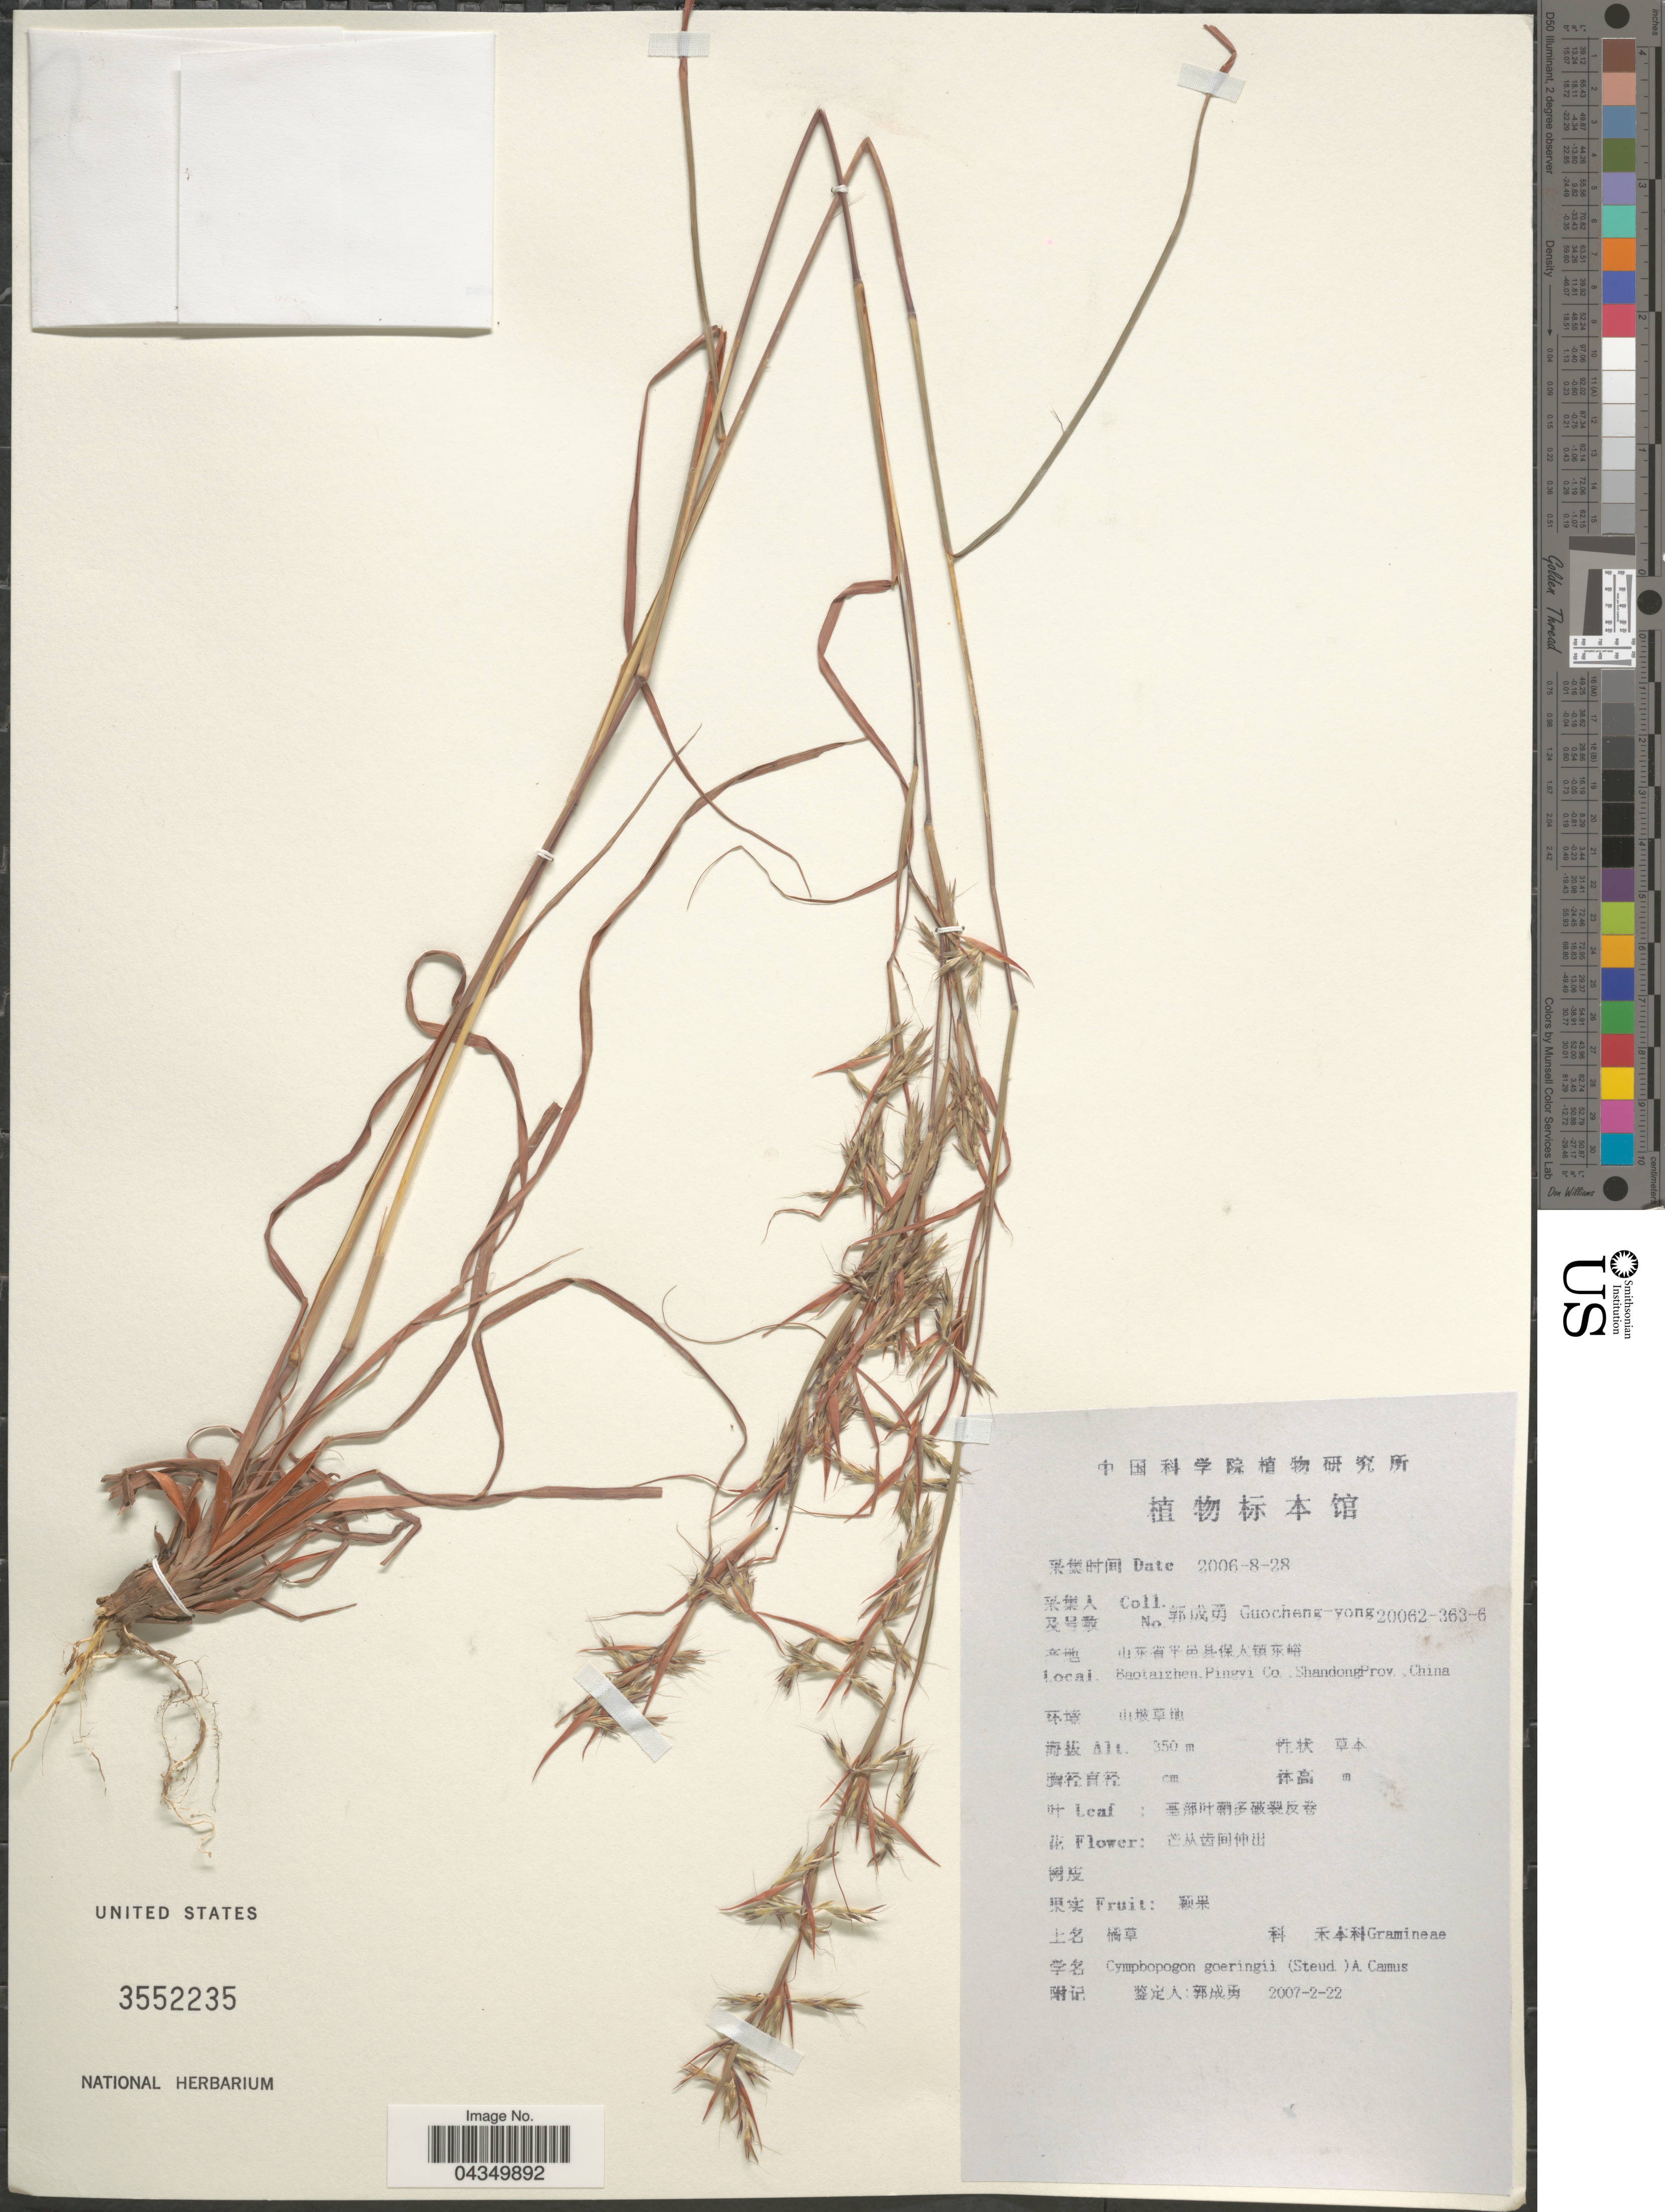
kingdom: Plantae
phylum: Tracheophyta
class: Liliopsida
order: Poales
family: Poaceae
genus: Cymbopogon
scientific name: Cymbopogon goeringii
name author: A. Camus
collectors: Guo cheng-yong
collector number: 20062-363-6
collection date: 2006-08-28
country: China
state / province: Shandong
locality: Baotaizhen, Pingyi Co.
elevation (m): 350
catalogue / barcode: US 3552235